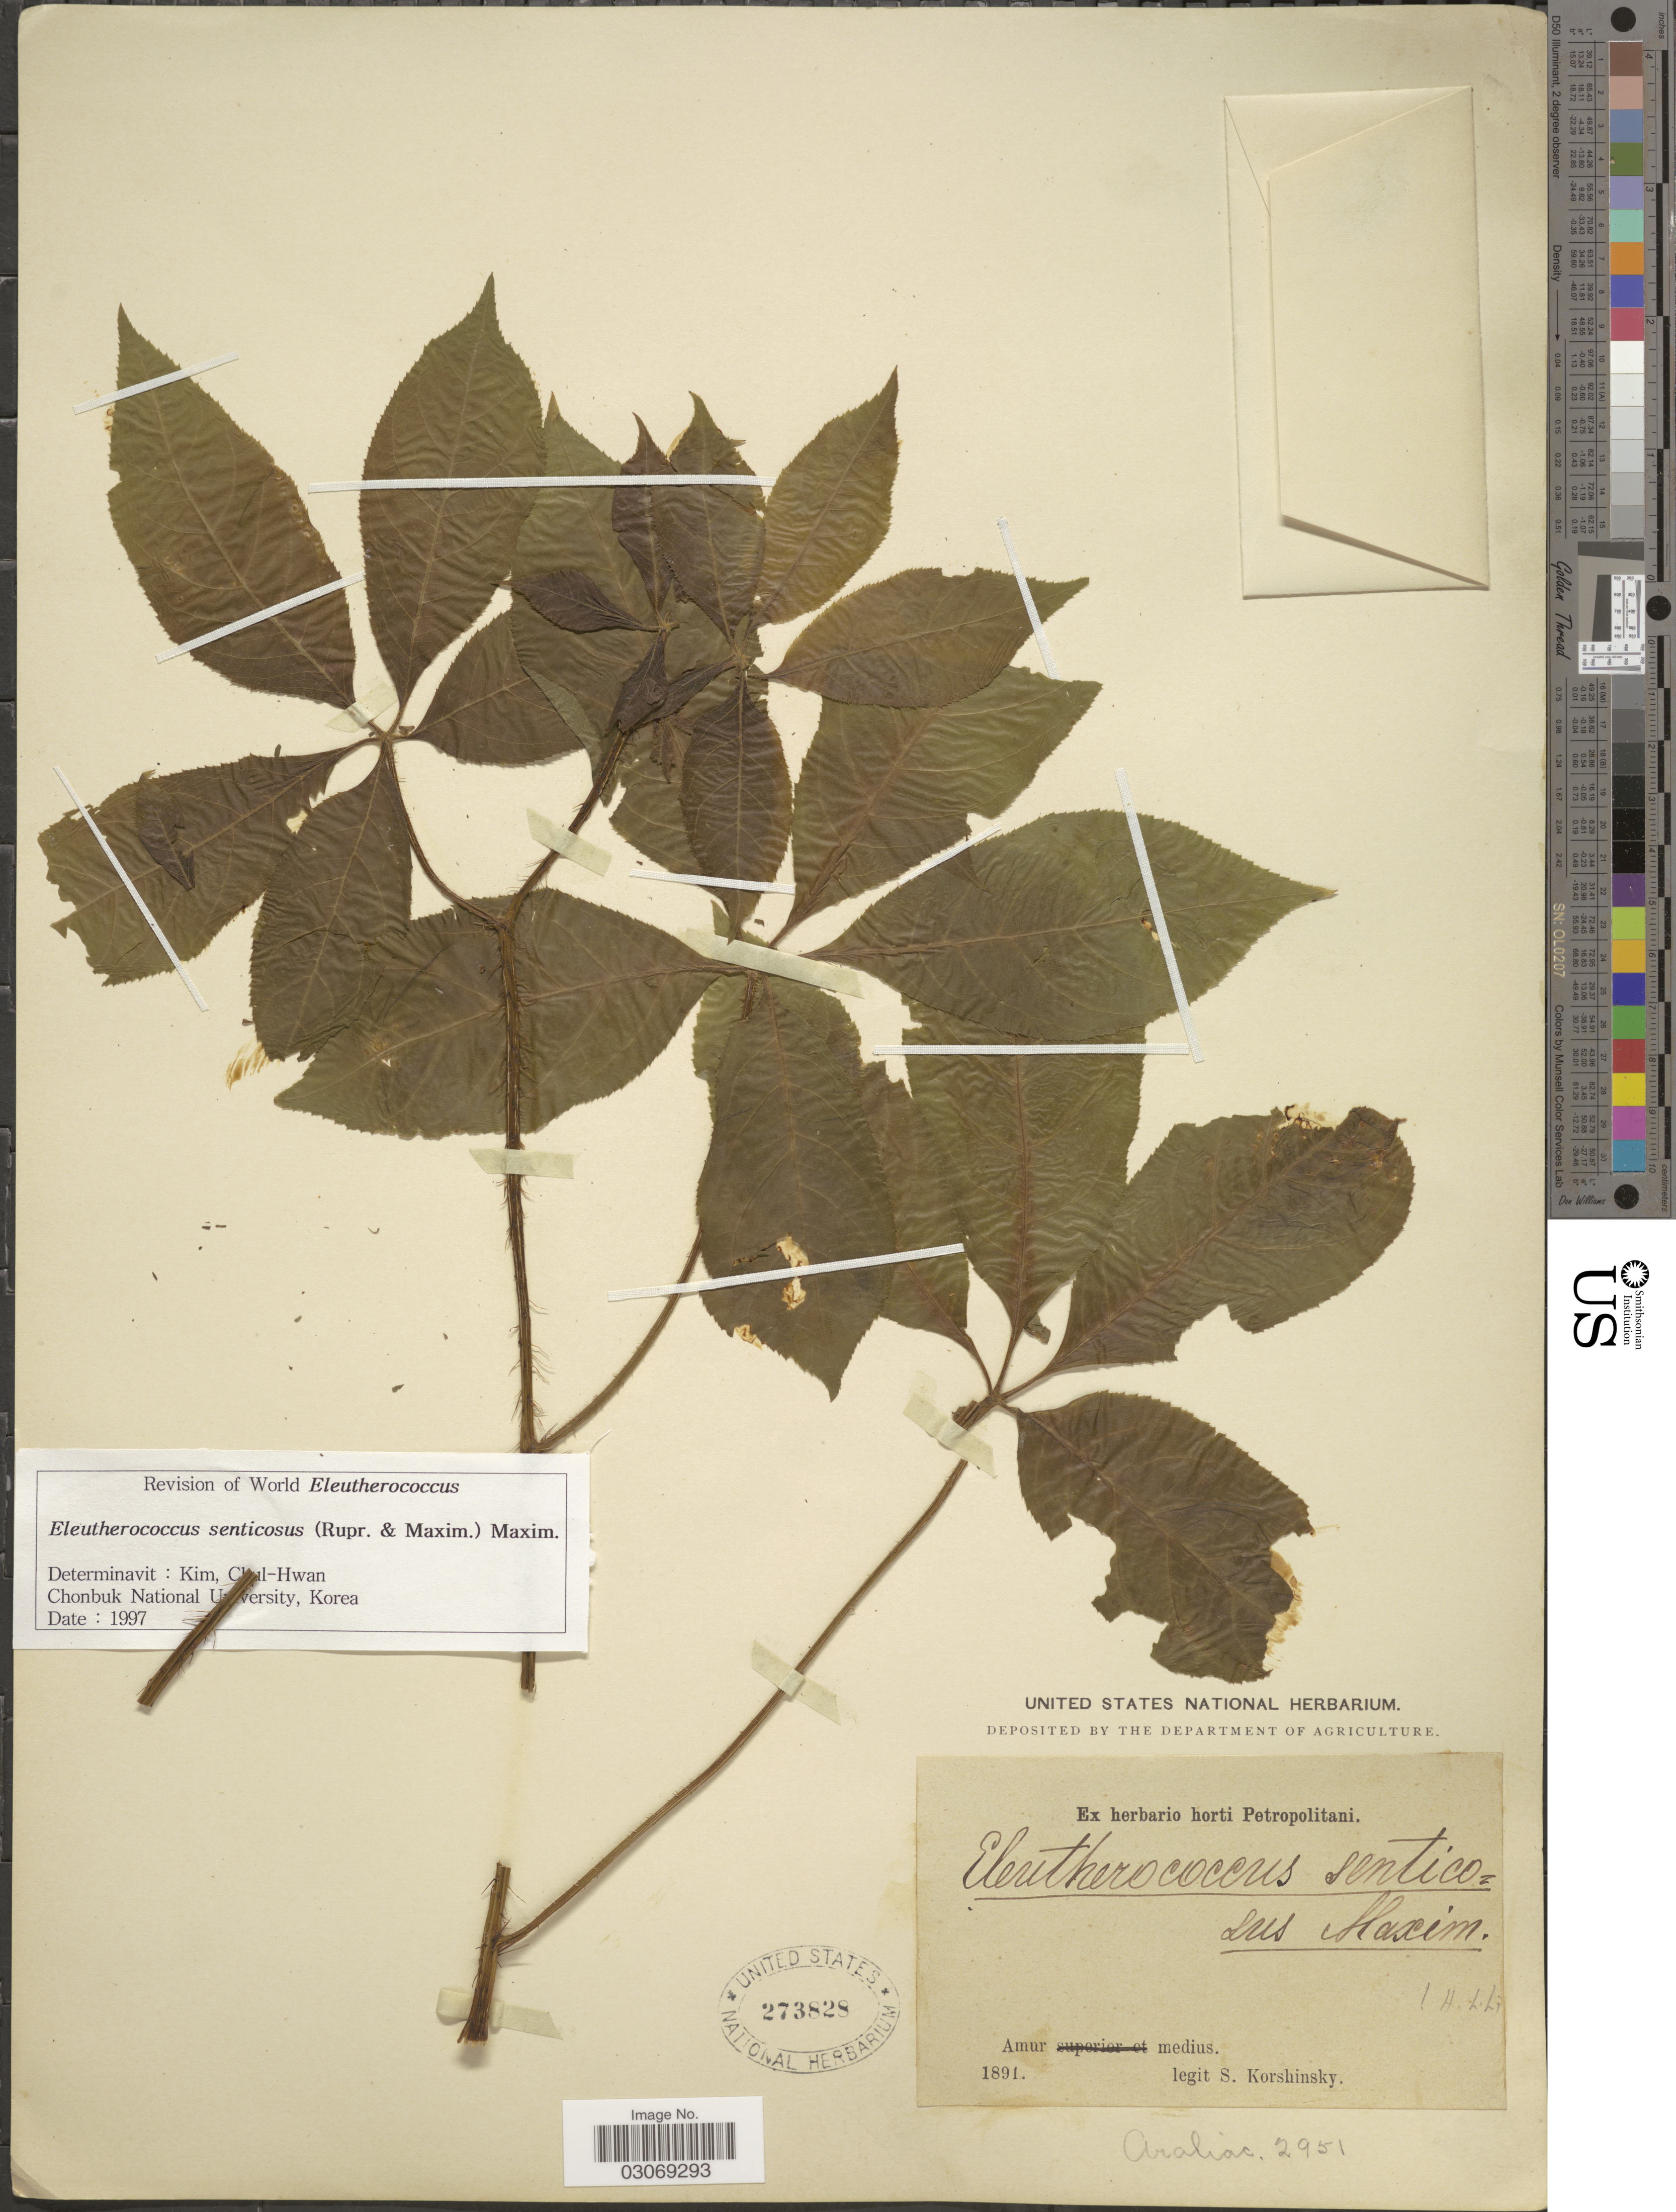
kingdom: Plantae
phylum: Tracheophyta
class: Magnoliopsida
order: Apiales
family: Araliaceae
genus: Eleutherococcus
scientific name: Eleutherococcus senticosus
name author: (Rupr. & Maxim.) Maxim.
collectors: S. I. Korshinsky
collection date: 1891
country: Russian Federation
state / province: Amur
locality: Amur medius.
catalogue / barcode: US 273828